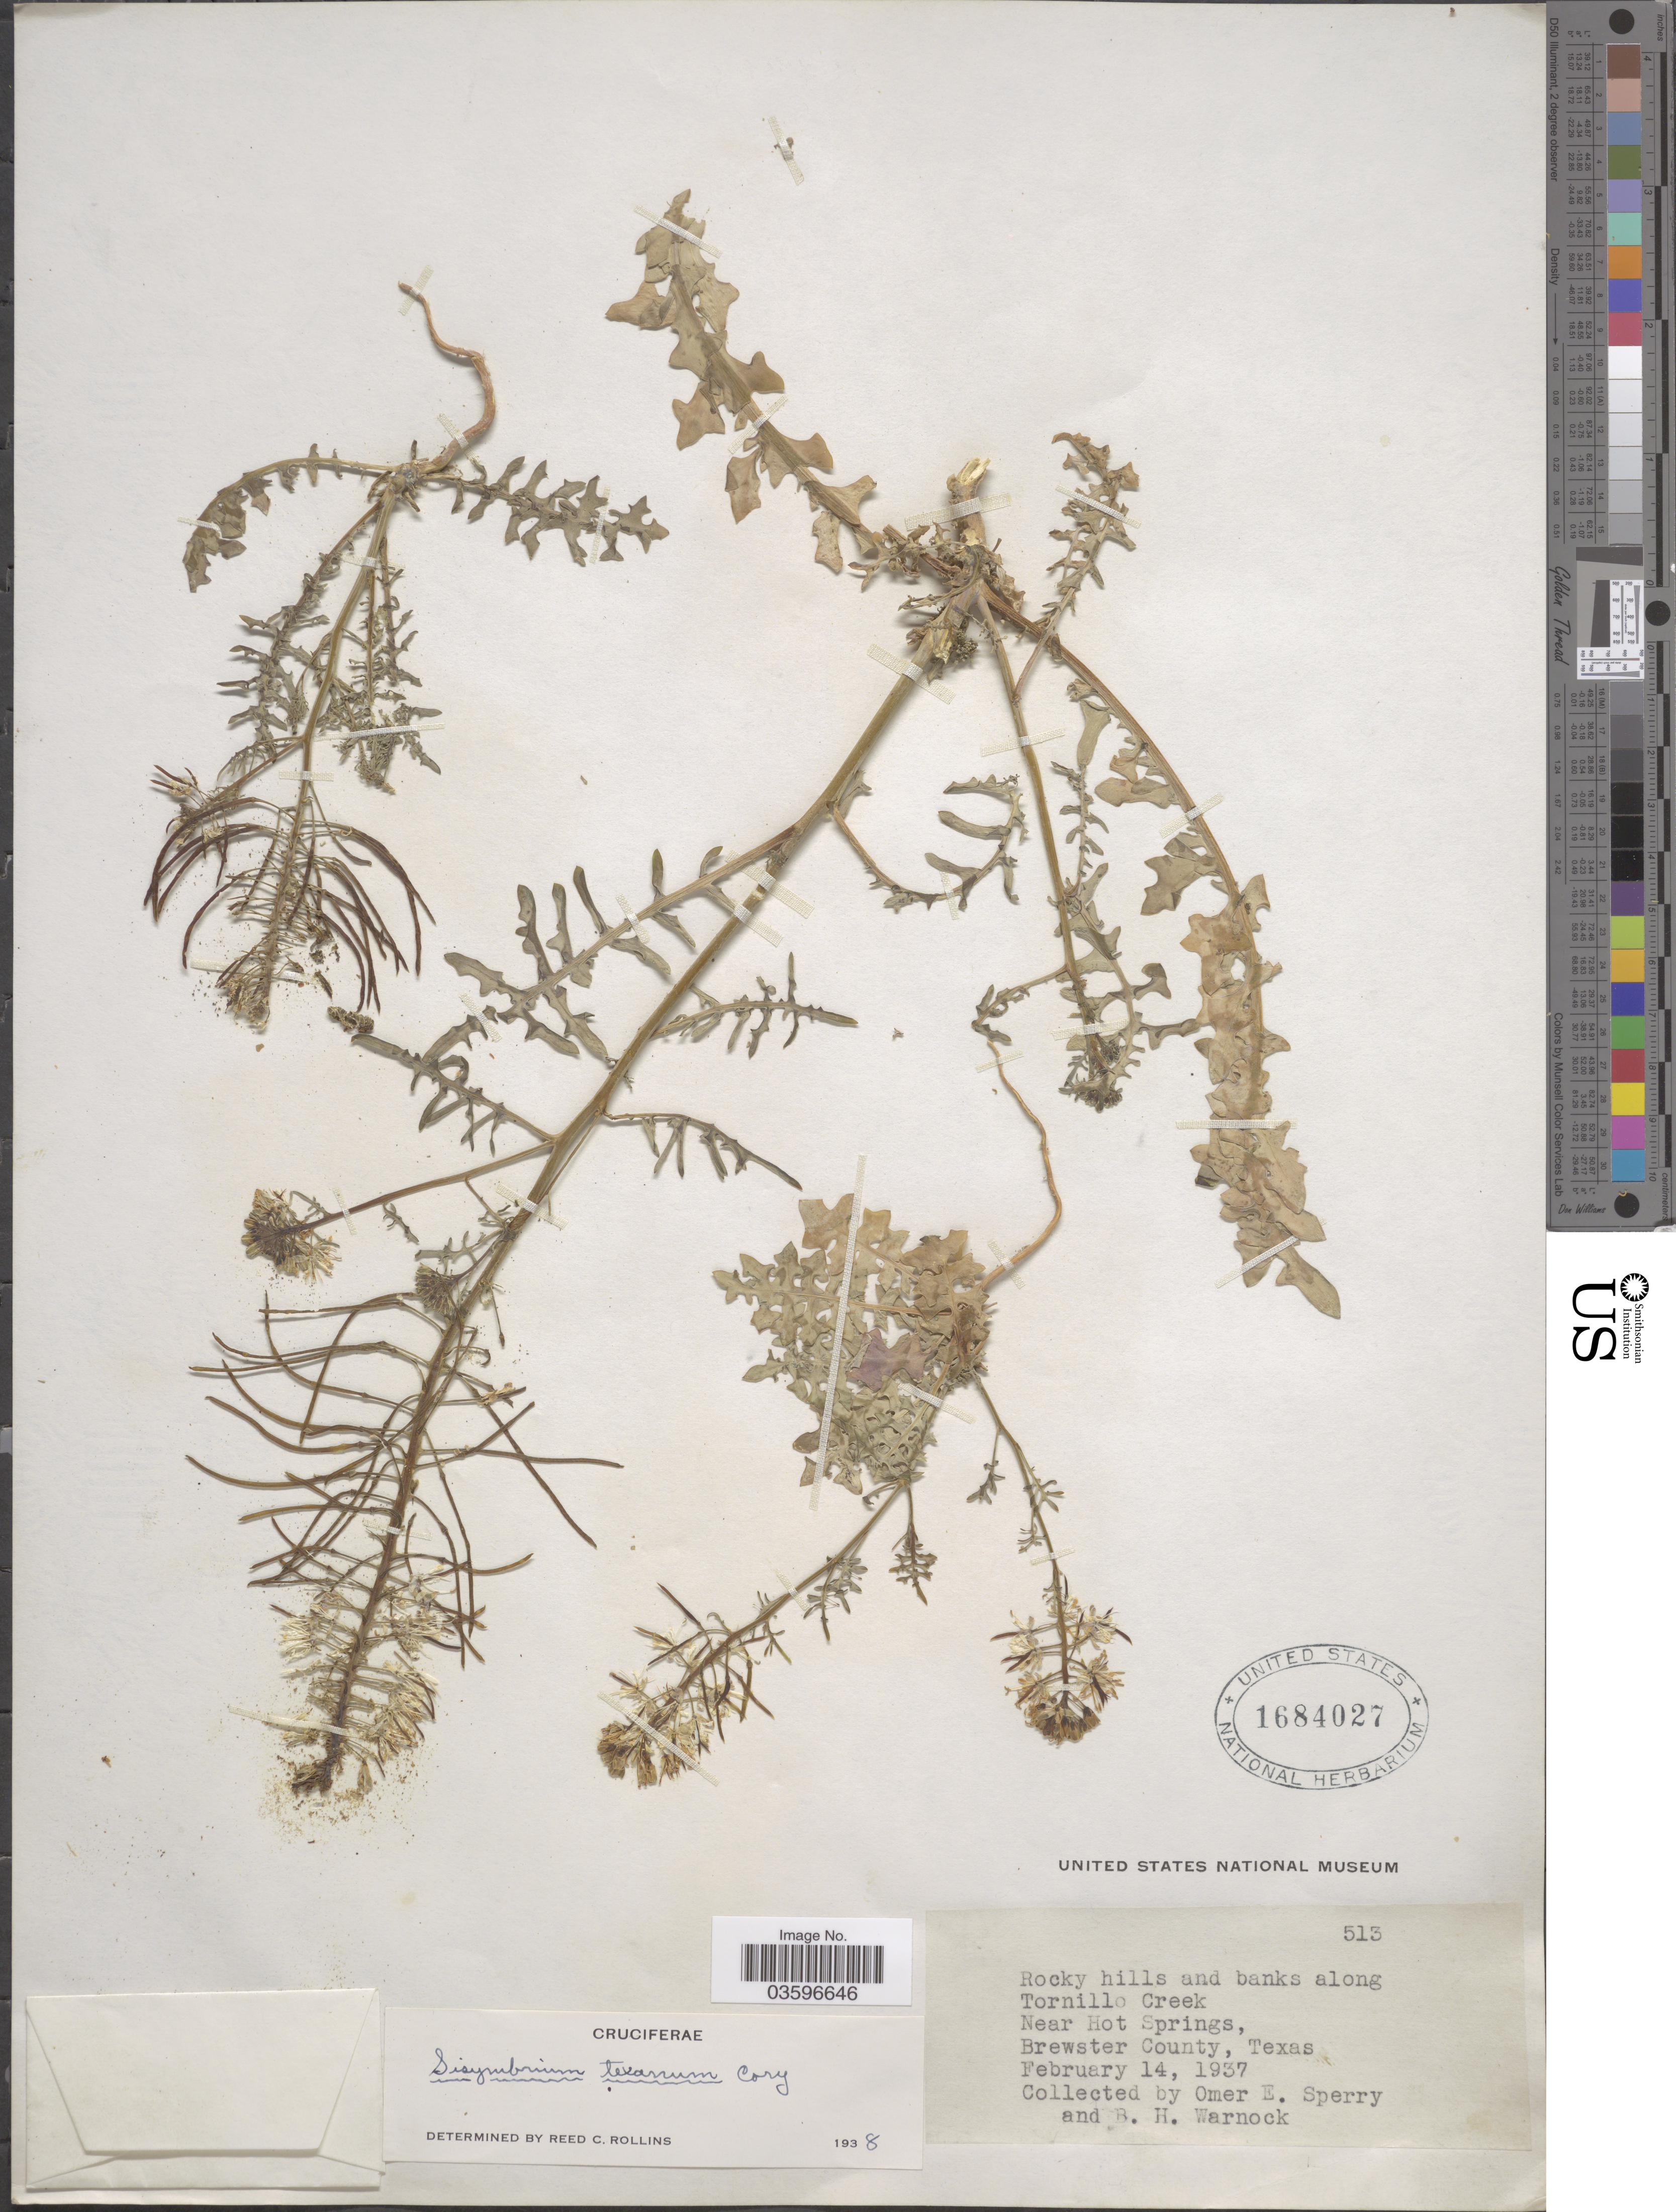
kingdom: Plantae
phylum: Tracheophyta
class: Magnoliopsida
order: Brassicales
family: Brassicaceae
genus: Thelypodium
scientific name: Thelypodium texanum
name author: (Cory) Rollins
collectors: O. E. Sperry & B. H. Warnock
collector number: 513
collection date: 1937-02-14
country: United States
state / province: Texas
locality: Rocky hills and banks along Tornillo Creek. Near Hot Springs, Brewster County.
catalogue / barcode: US 1684027